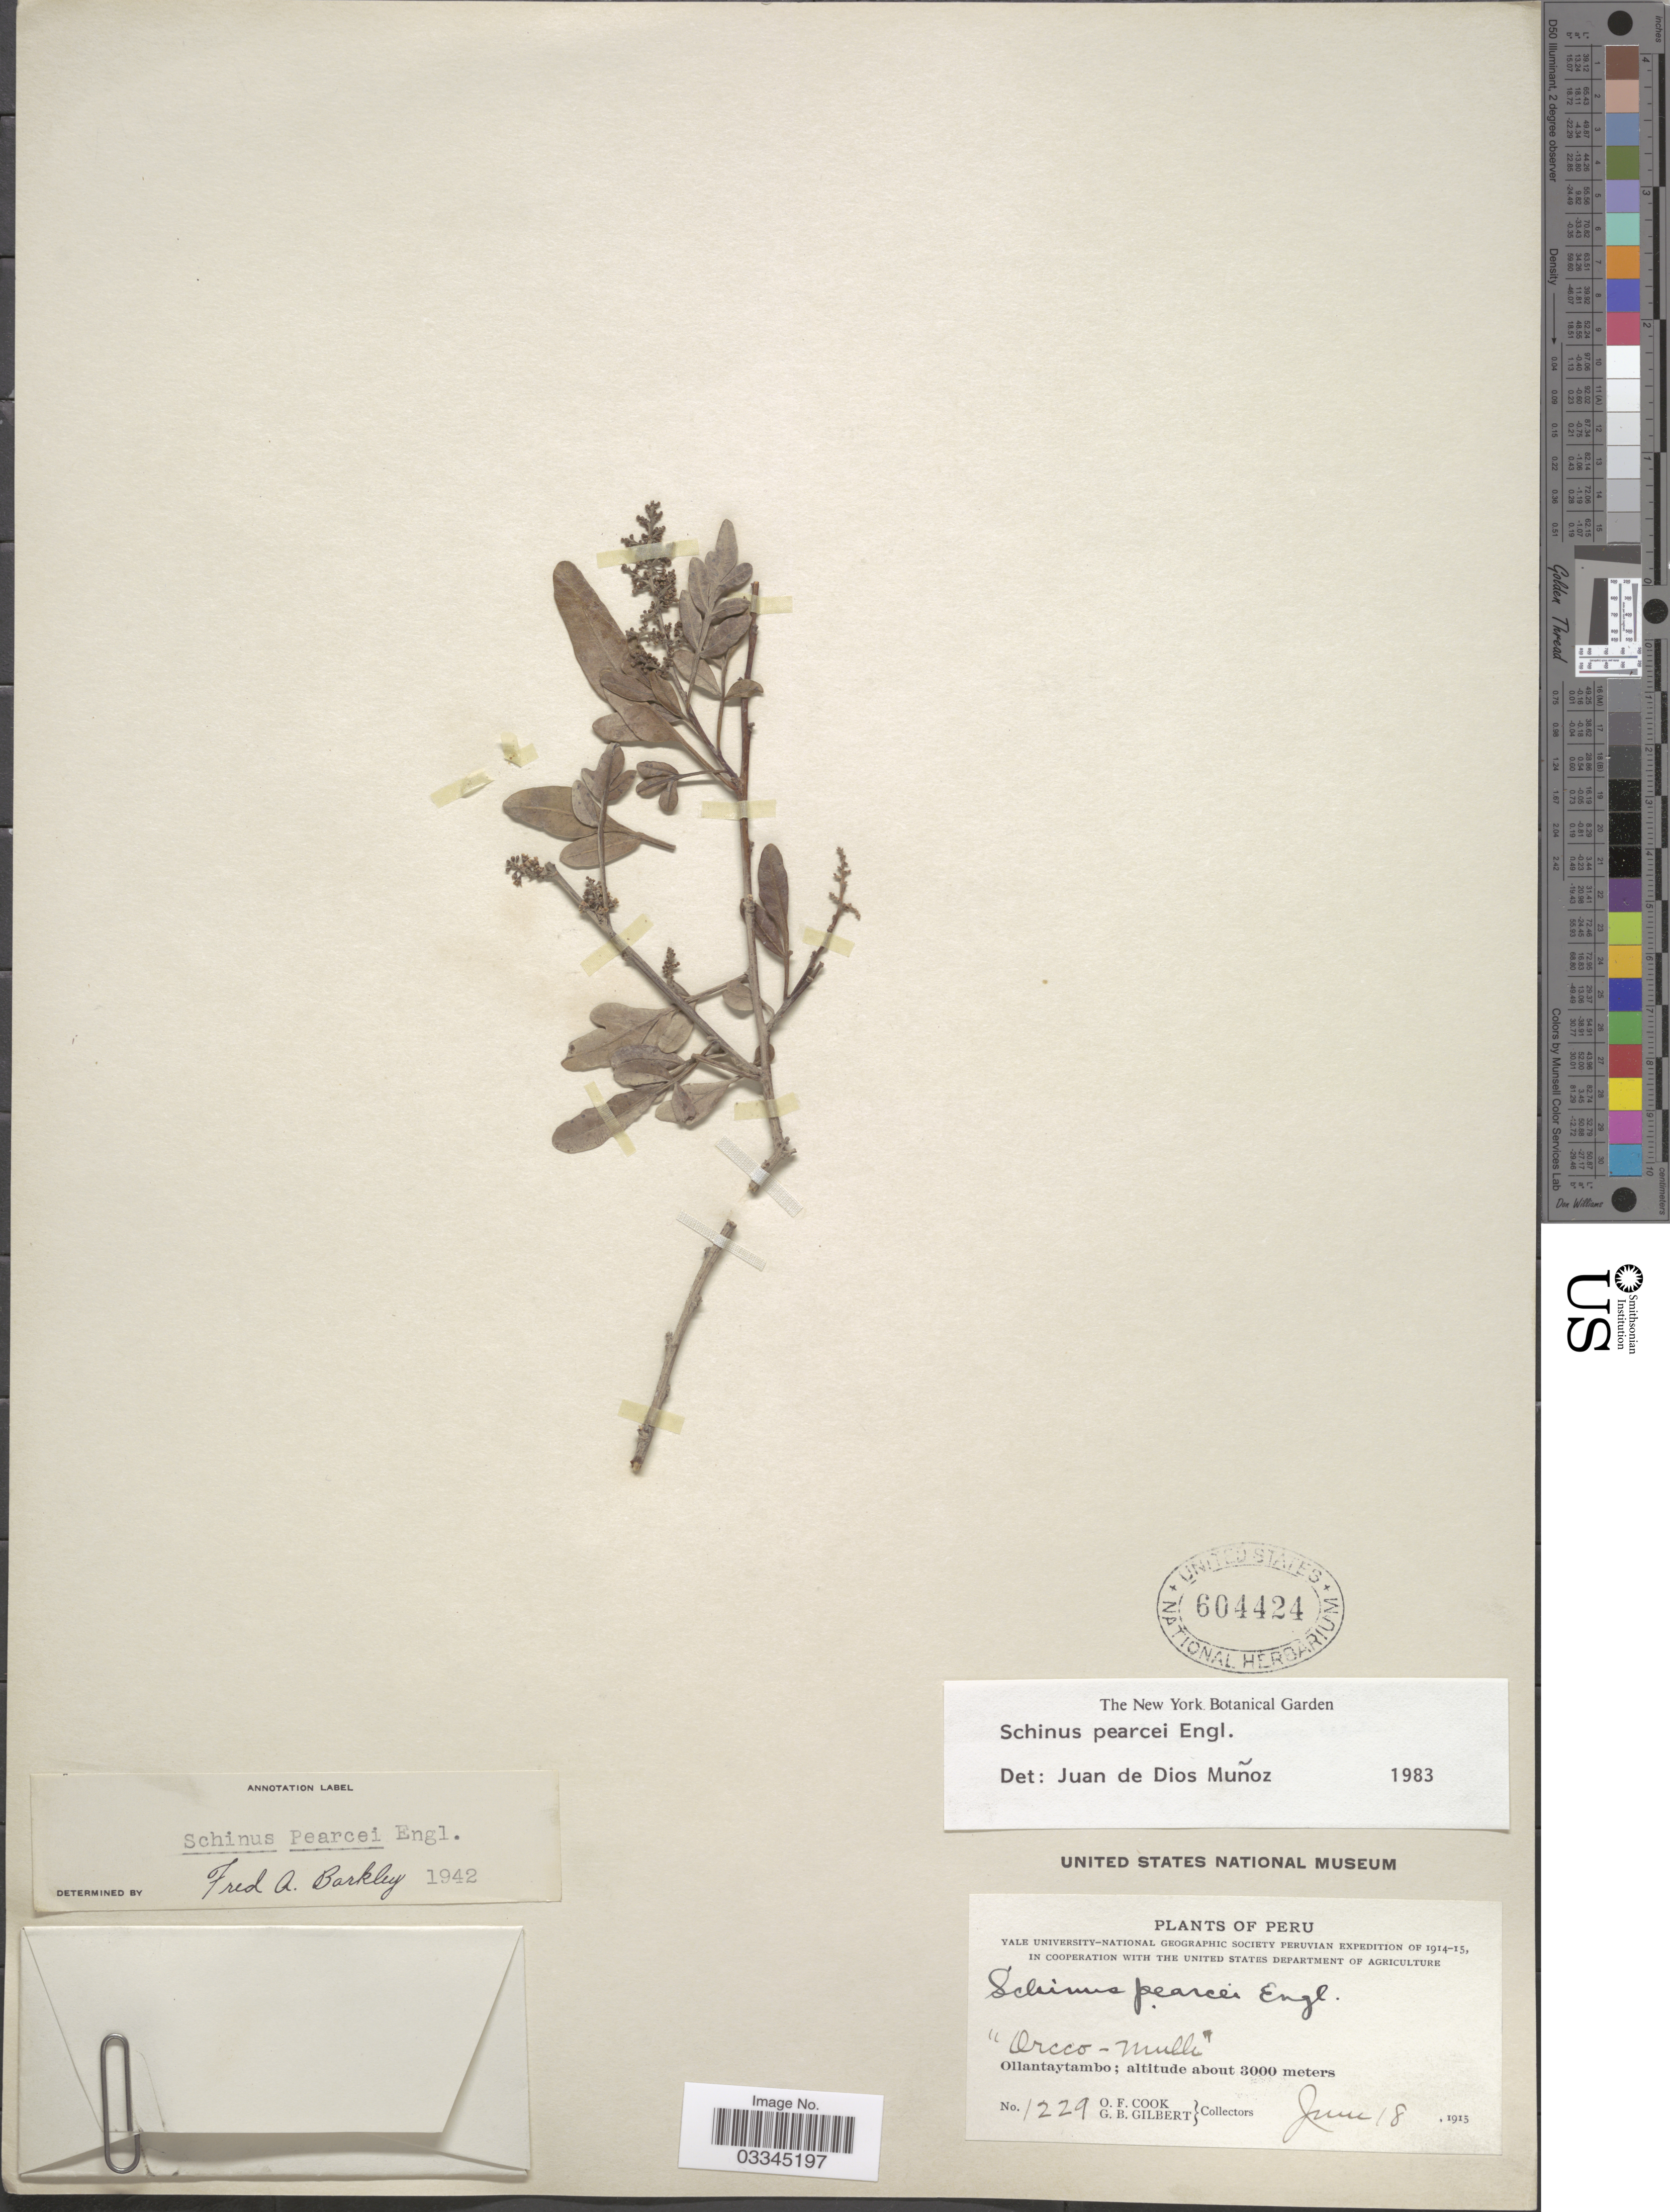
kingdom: Plantae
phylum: Tracheophyta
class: Magnoliopsida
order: Sapindales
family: Anacardiaceae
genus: Schinus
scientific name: Schinus pearcei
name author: Engl.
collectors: O. F. Cook & G. B. Gilbert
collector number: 1229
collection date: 1915-06-18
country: Peru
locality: Ollantaytambo.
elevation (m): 3000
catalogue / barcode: US 604424